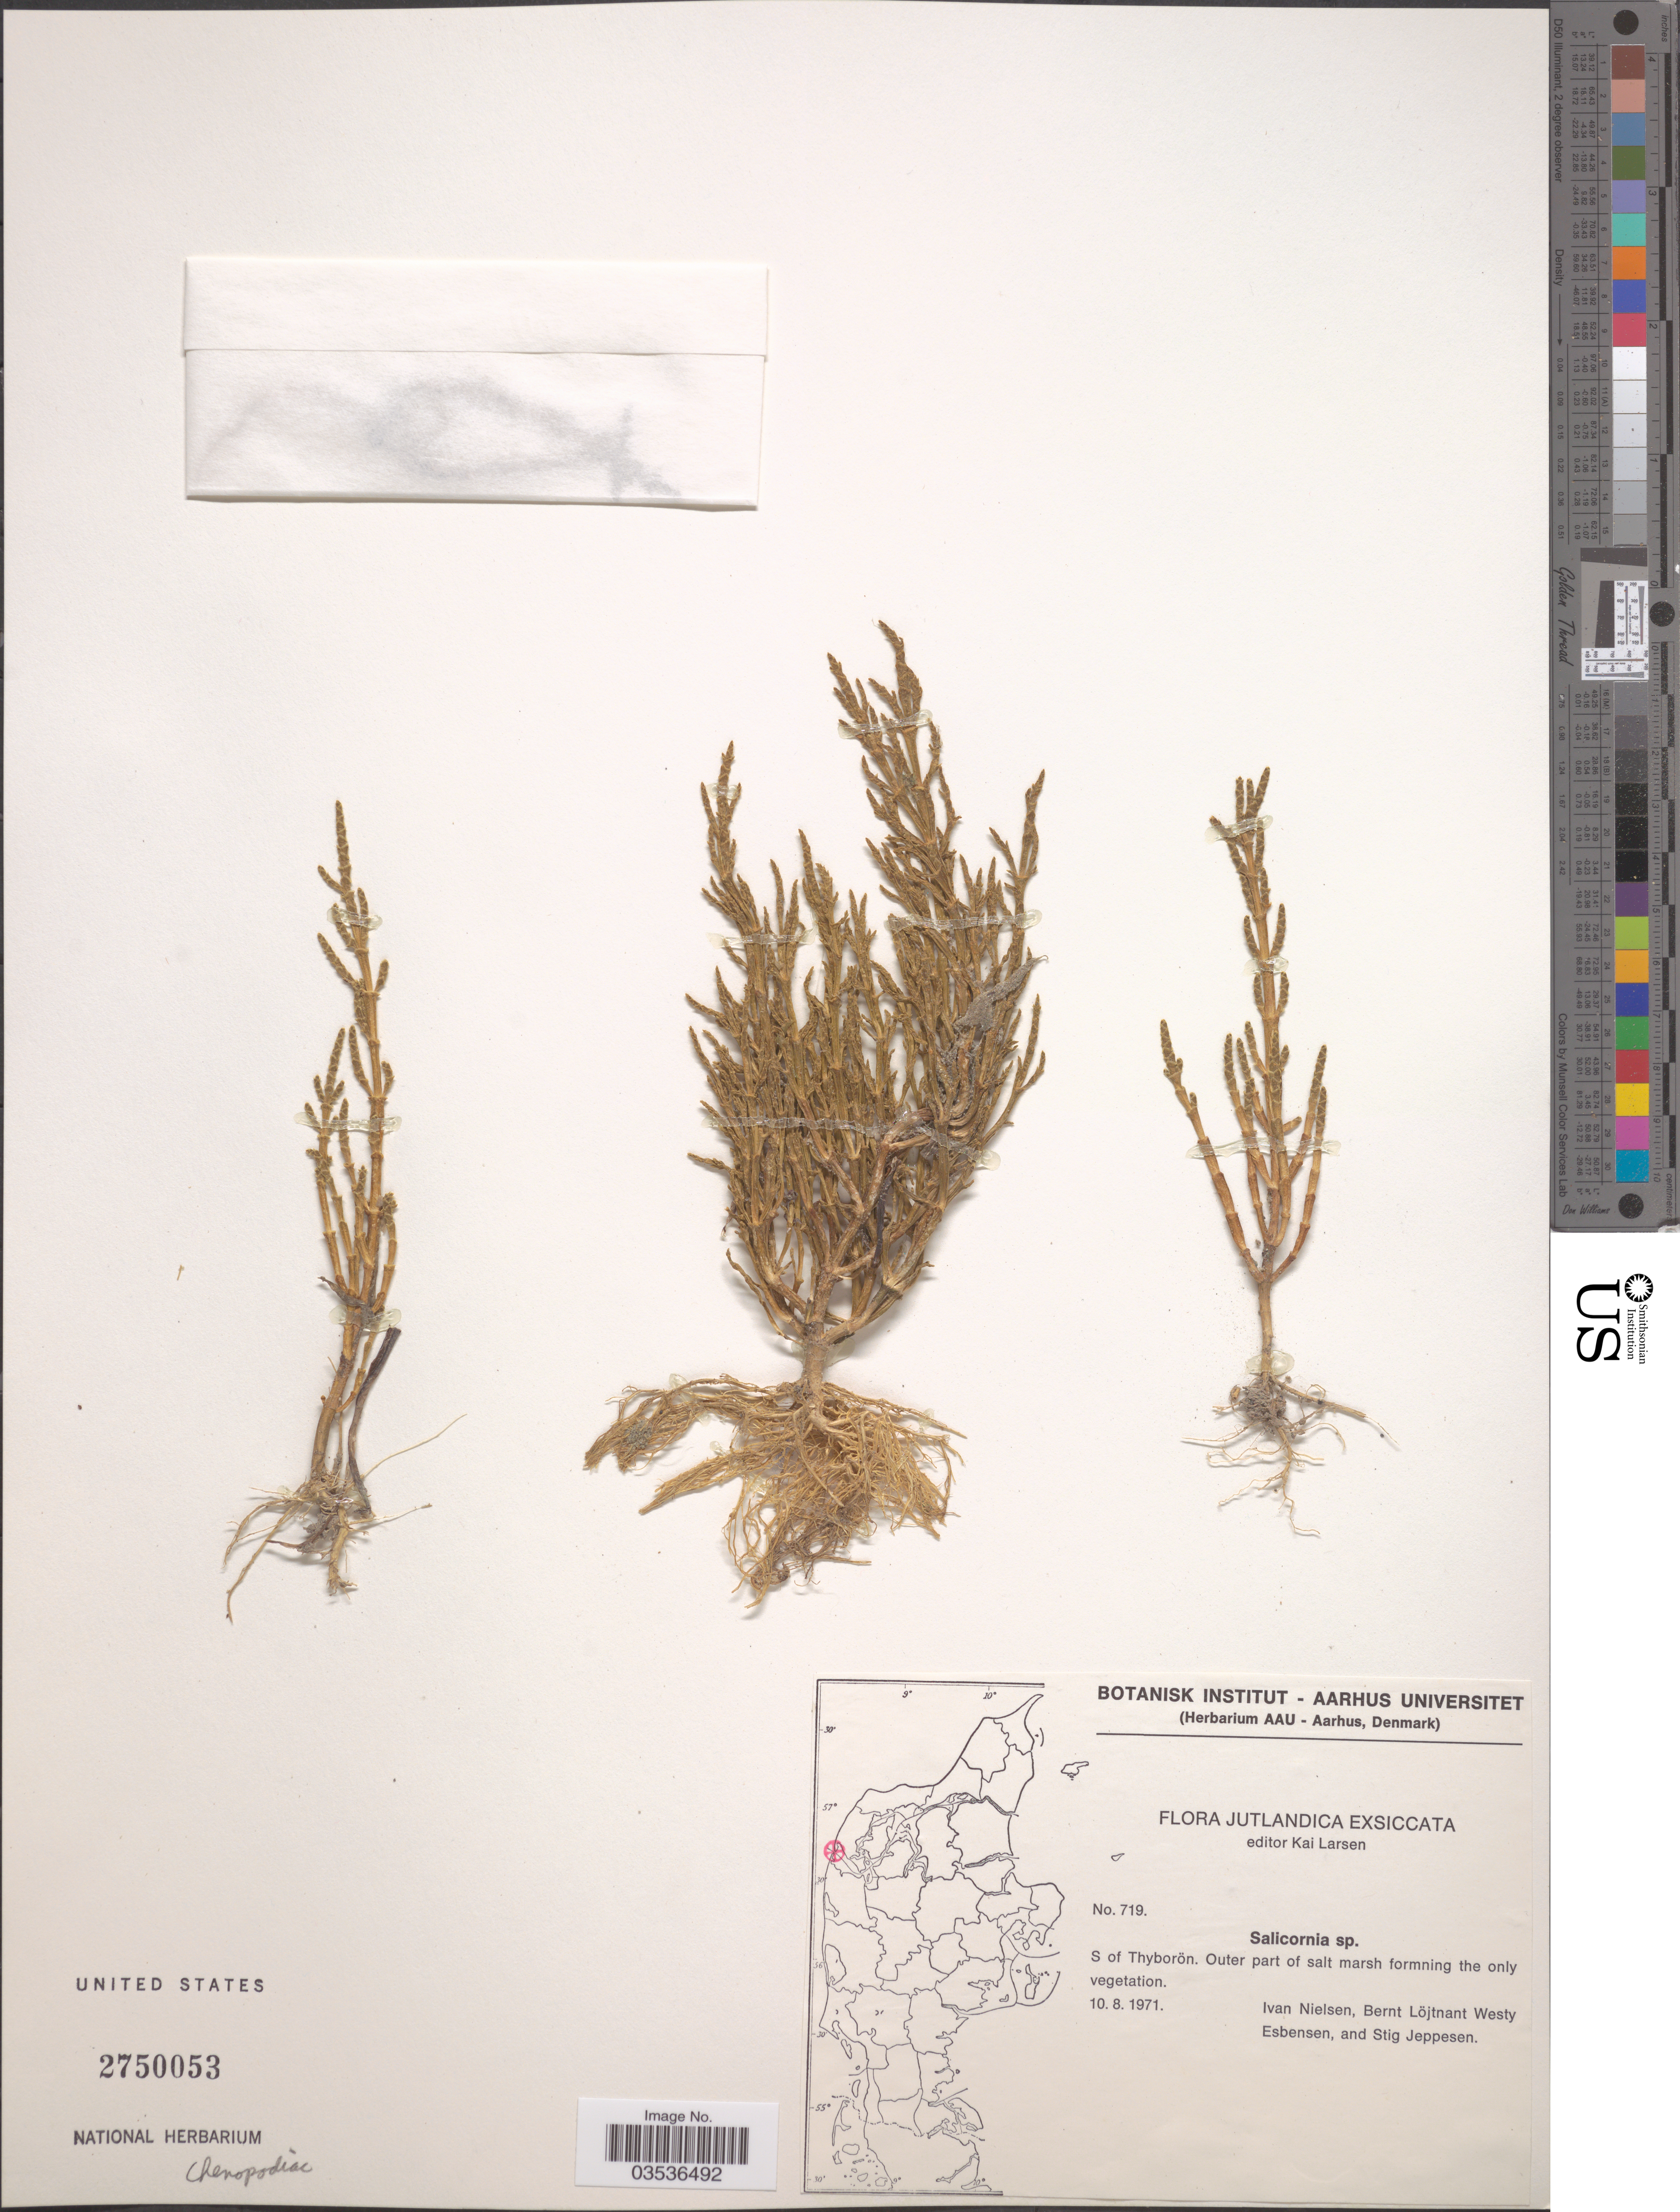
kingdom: Plantae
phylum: Tracheophyta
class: Magnoliopsida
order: Caryophyllales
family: Amaranthaceae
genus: Salicornia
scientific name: Salicornia sp.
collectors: I. C. Nielsen, B. Löjtnant, W. Esbensen & S. Jeppesen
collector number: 719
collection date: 1971-08-10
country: Denmark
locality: Jutlandica. S of Thyborön.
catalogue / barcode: US 2750053